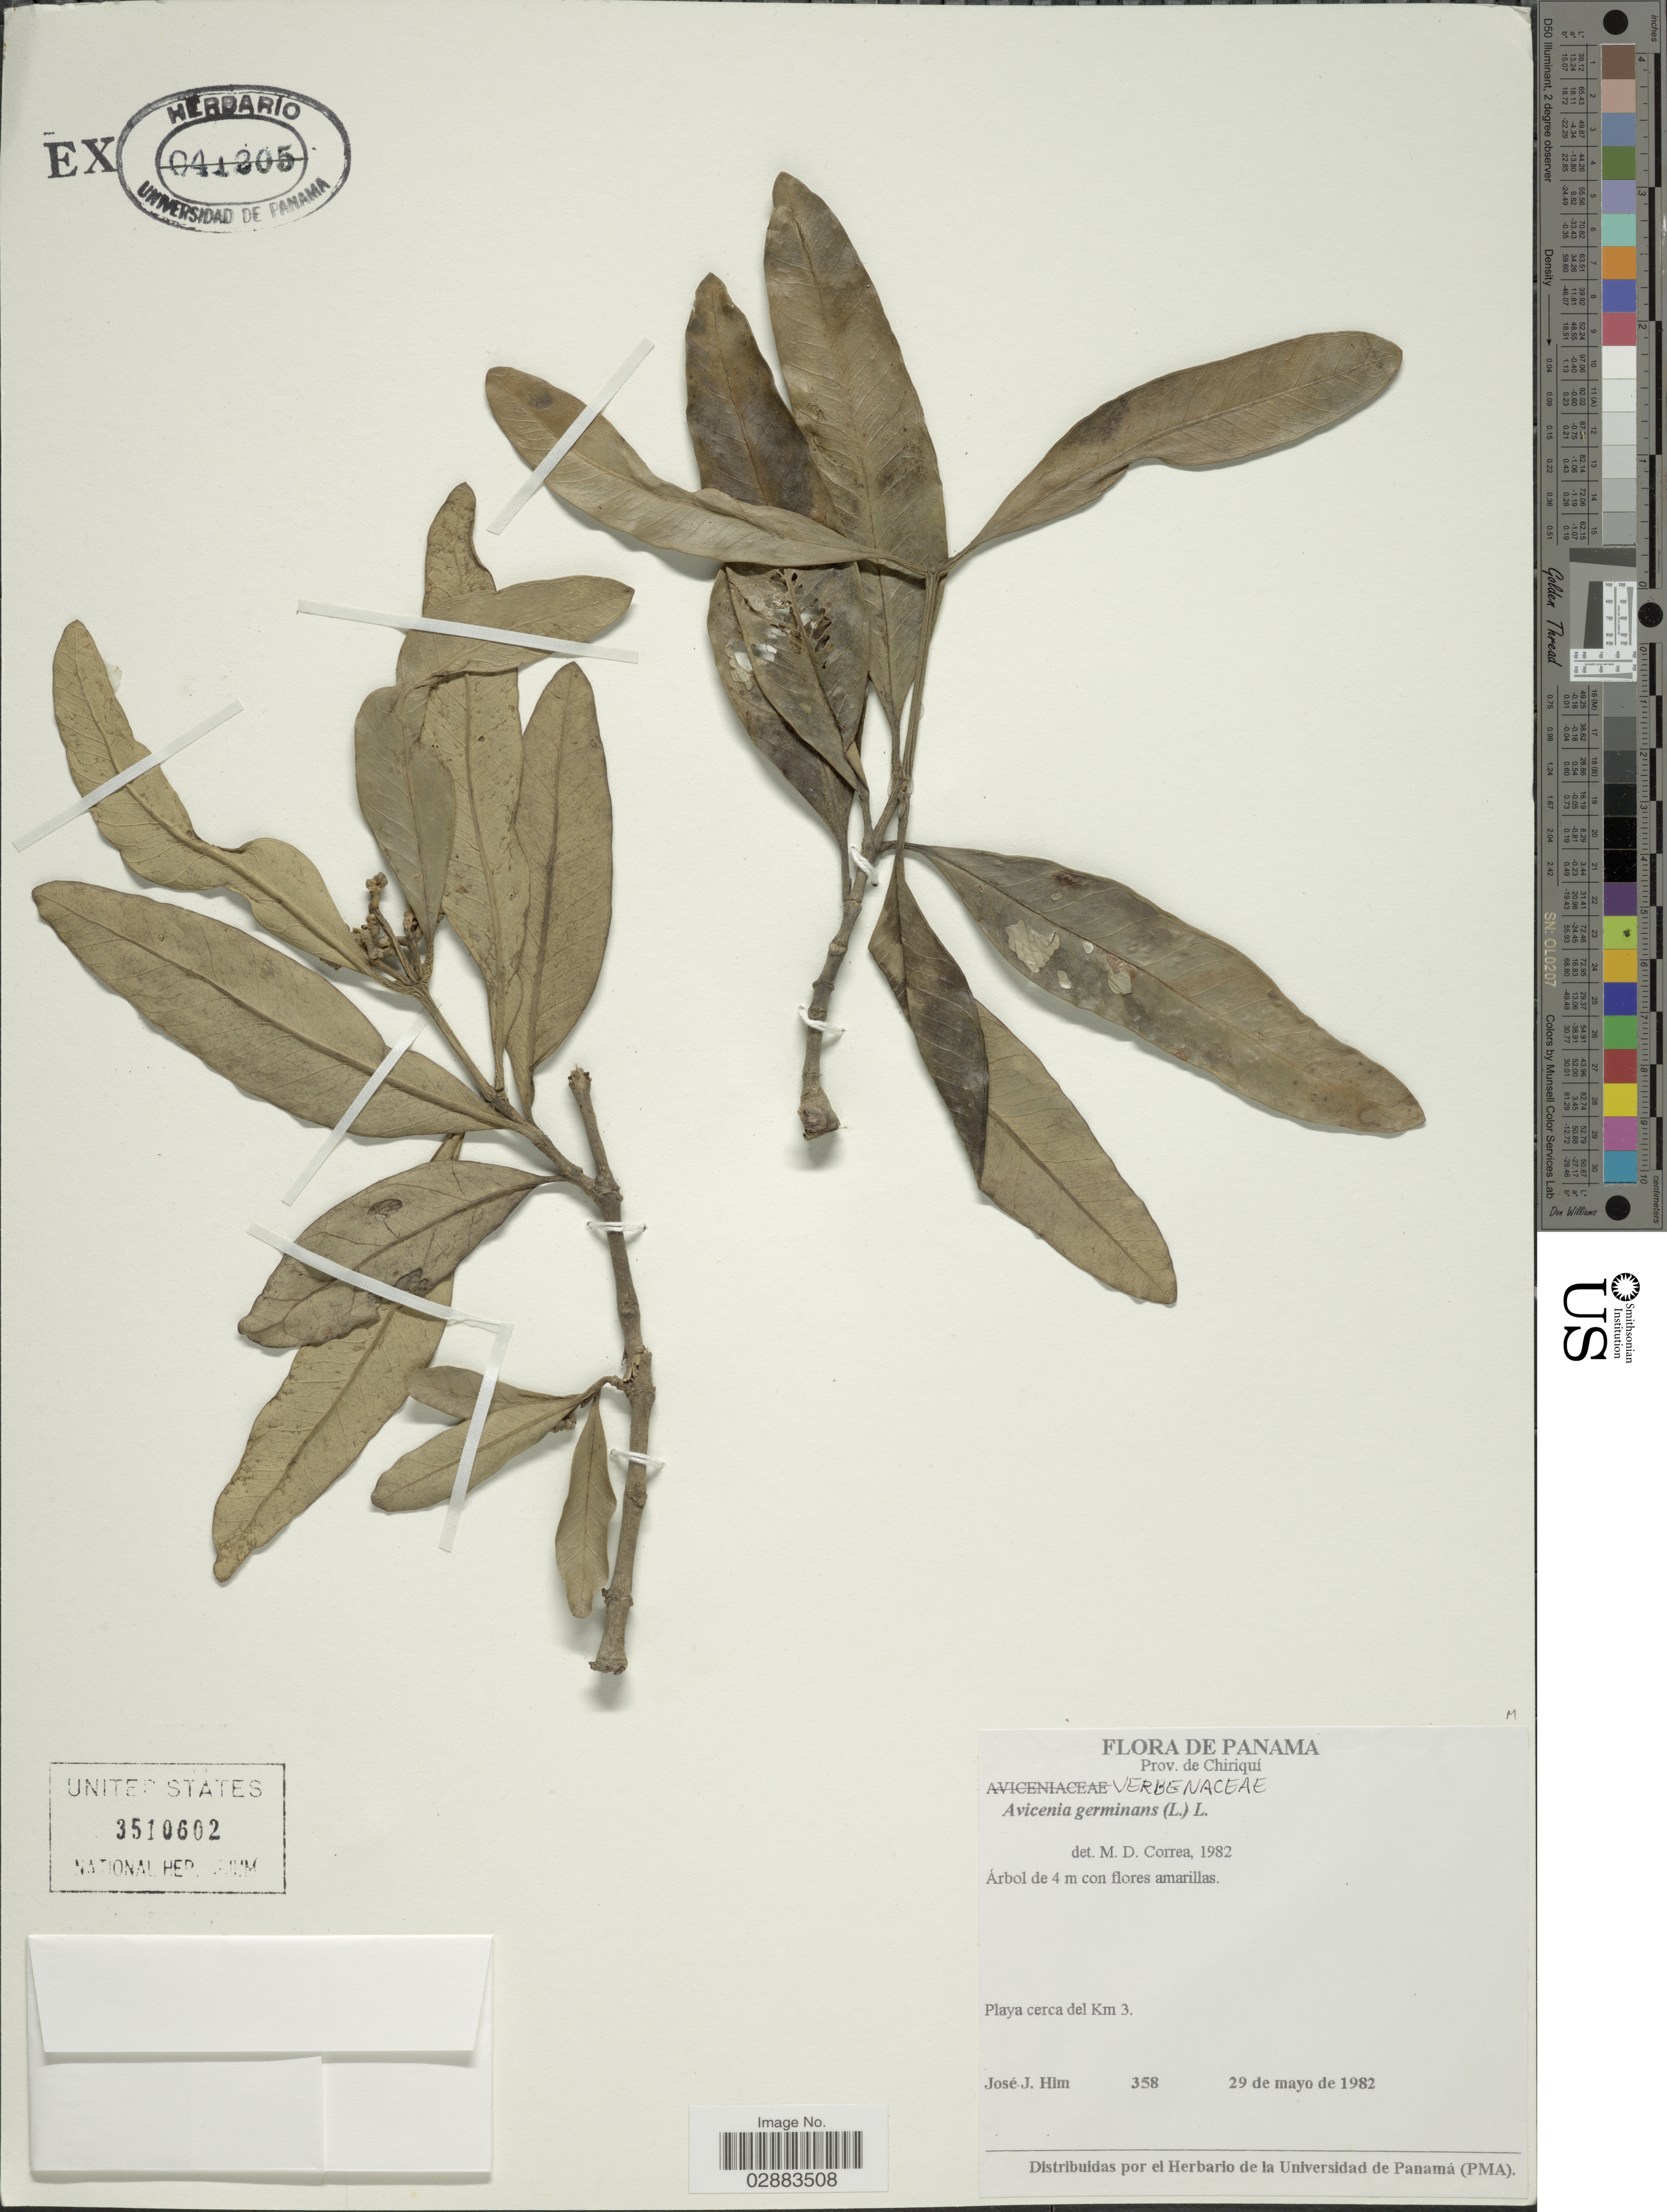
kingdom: Plantae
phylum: Tracheophyta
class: Magnoliopsida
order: Lamiales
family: Acanthaceae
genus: Avicennia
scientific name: Avicennia germinans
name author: (L.) L.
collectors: J. Him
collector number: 358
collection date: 1982-05-29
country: Panama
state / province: Chiriqui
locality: Playa cerca del Km 3.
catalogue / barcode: US 3510602